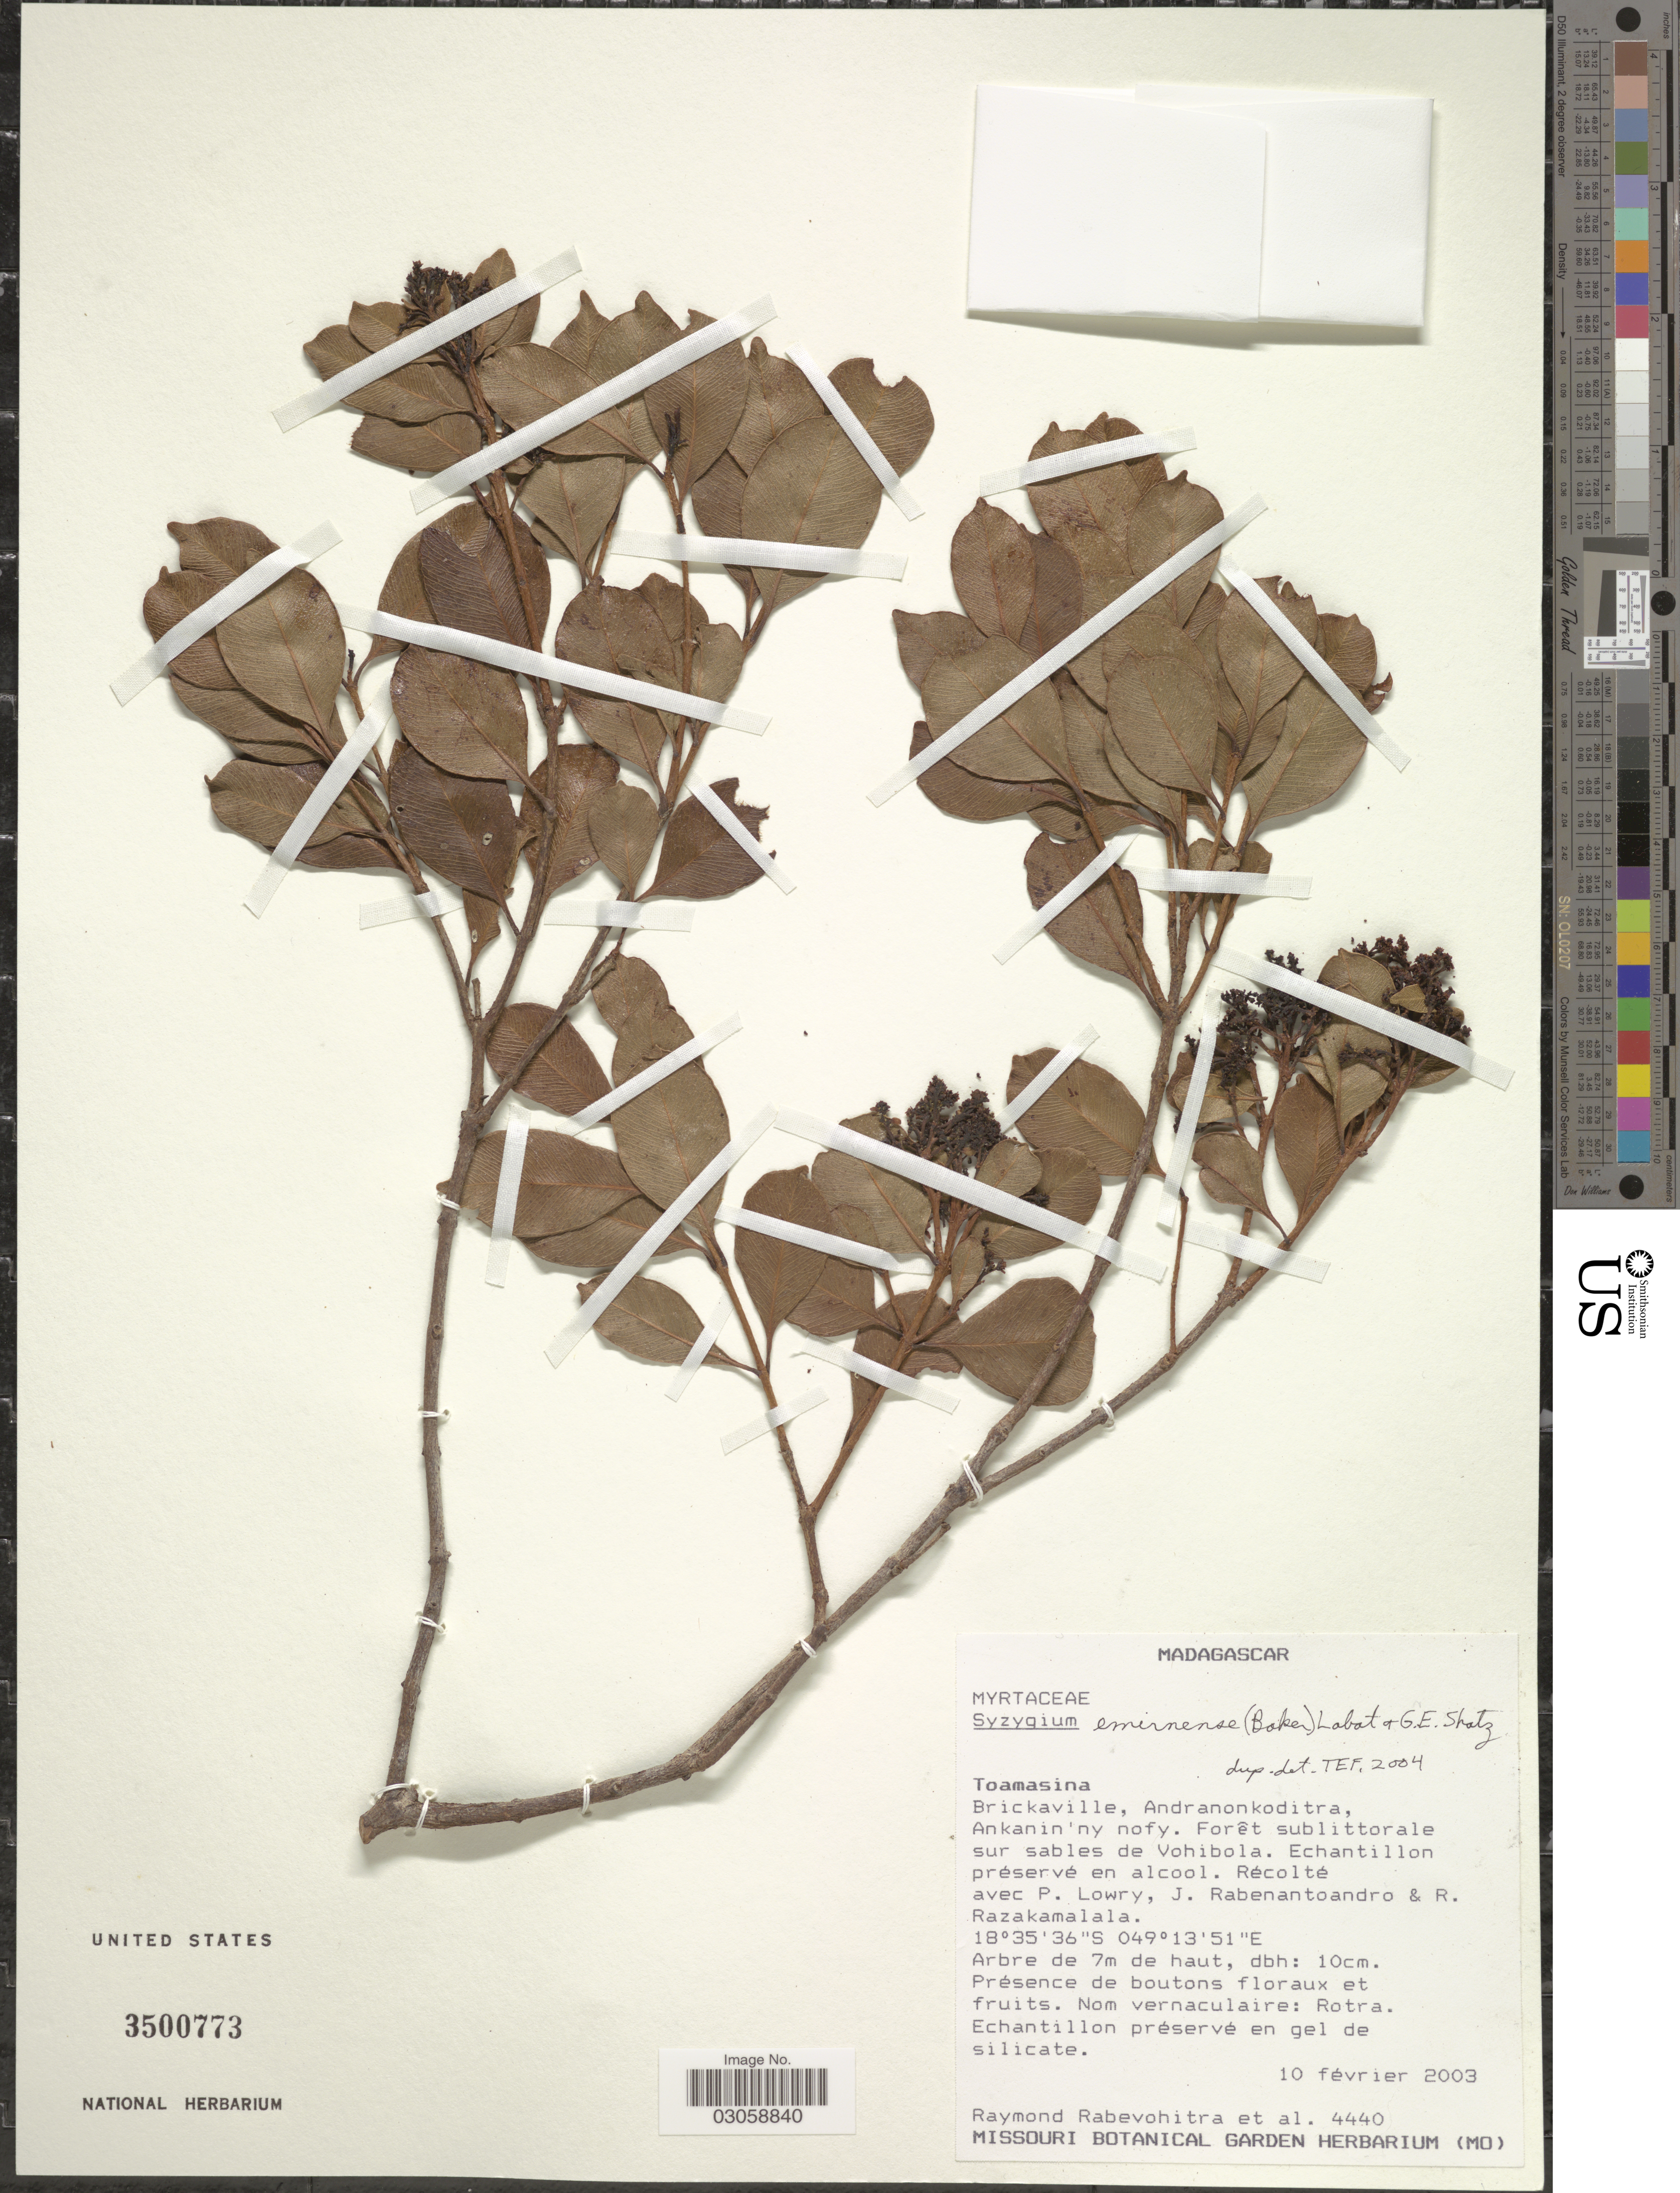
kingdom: Plantae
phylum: Tracheophyta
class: Magnoliopsida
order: Myrtales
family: Myrtaceae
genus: Syzygium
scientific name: Syzygium emirnense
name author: (Baker) Labat & G.E. Schatz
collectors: R. Rabevohitra, P. Lowry, J. Rabenantoandro & R. Razakamalala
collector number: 4440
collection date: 2003-02-10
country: Madagascar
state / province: Atsinanana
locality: Brickaville, Andranonkoditra, Ankanin'ny nofy, Forêt sublittorale sur sables de Vohibola.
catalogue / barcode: US 3500773